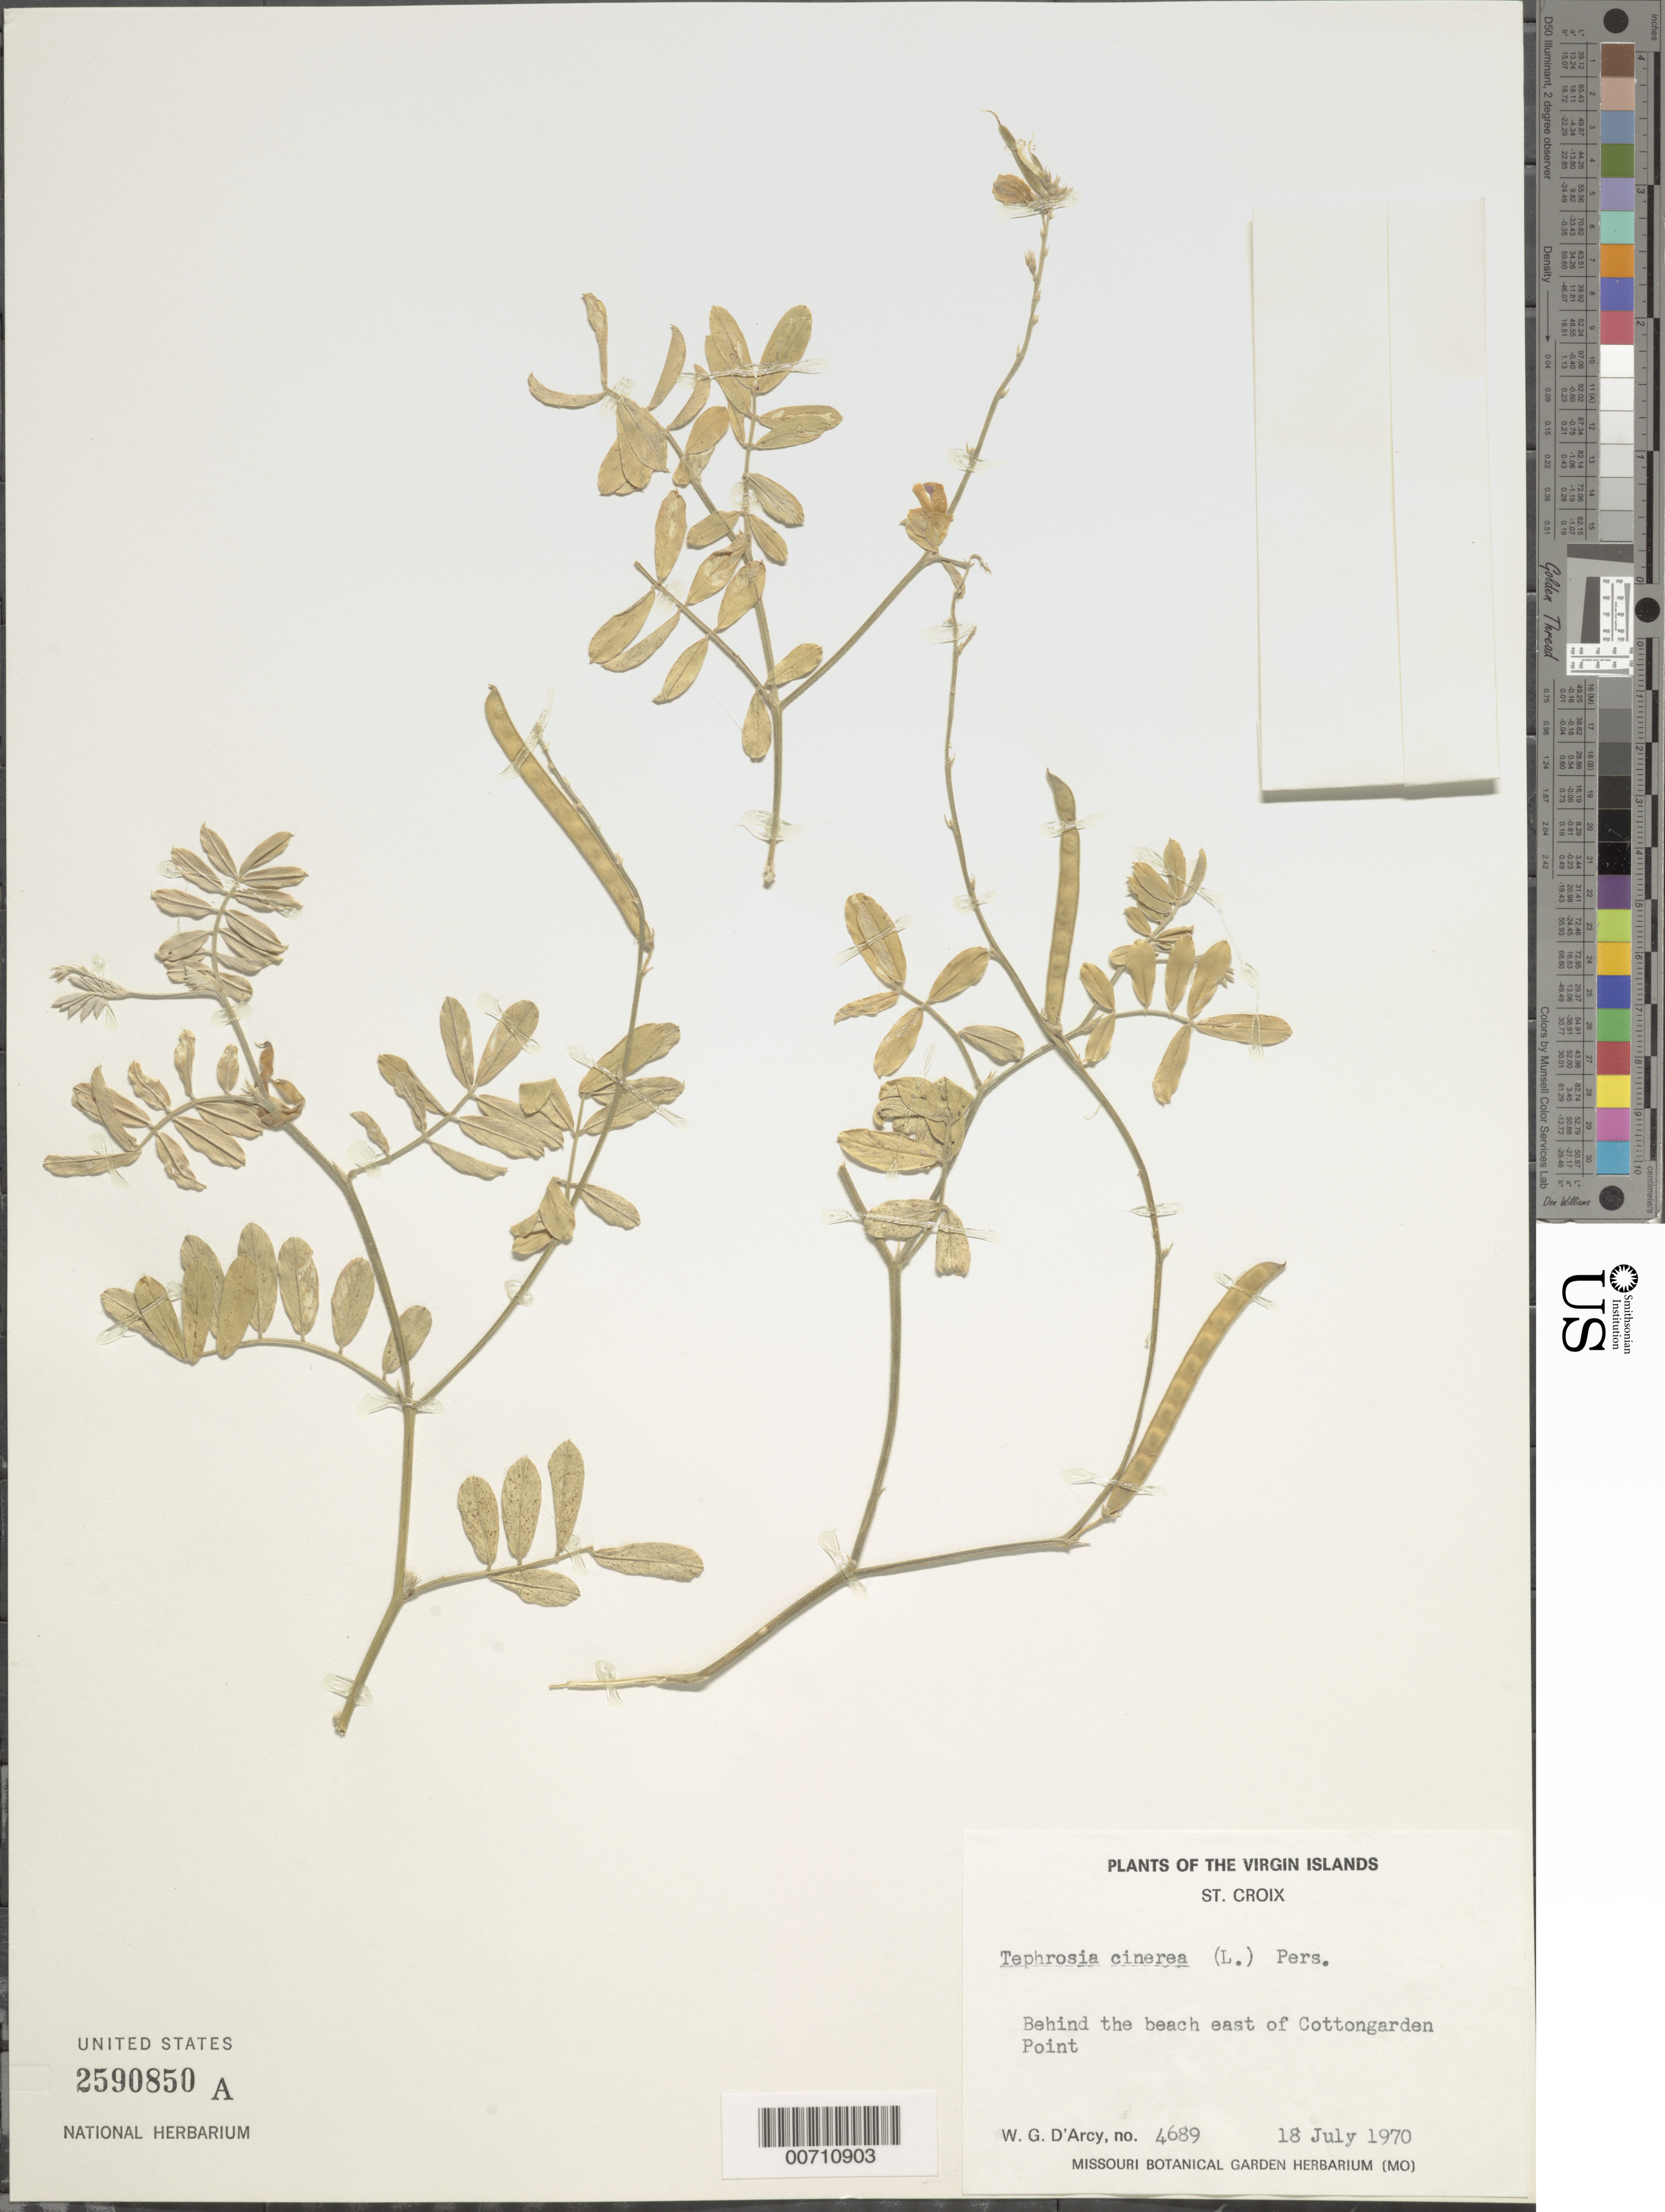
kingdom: Plantae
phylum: Tracheophyta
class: Magnoliopsida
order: Fabales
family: Fabaceae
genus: Tephrosia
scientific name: Tephrosia cinerea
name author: (L.) Pers.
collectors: W. G. D'Arcy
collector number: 4689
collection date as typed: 18 Jul 1970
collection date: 1970-07-18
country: U.S. Virgin Islands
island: St. Croix Island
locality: Cottongarden Point, behind the beach E of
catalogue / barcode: US 2590850A